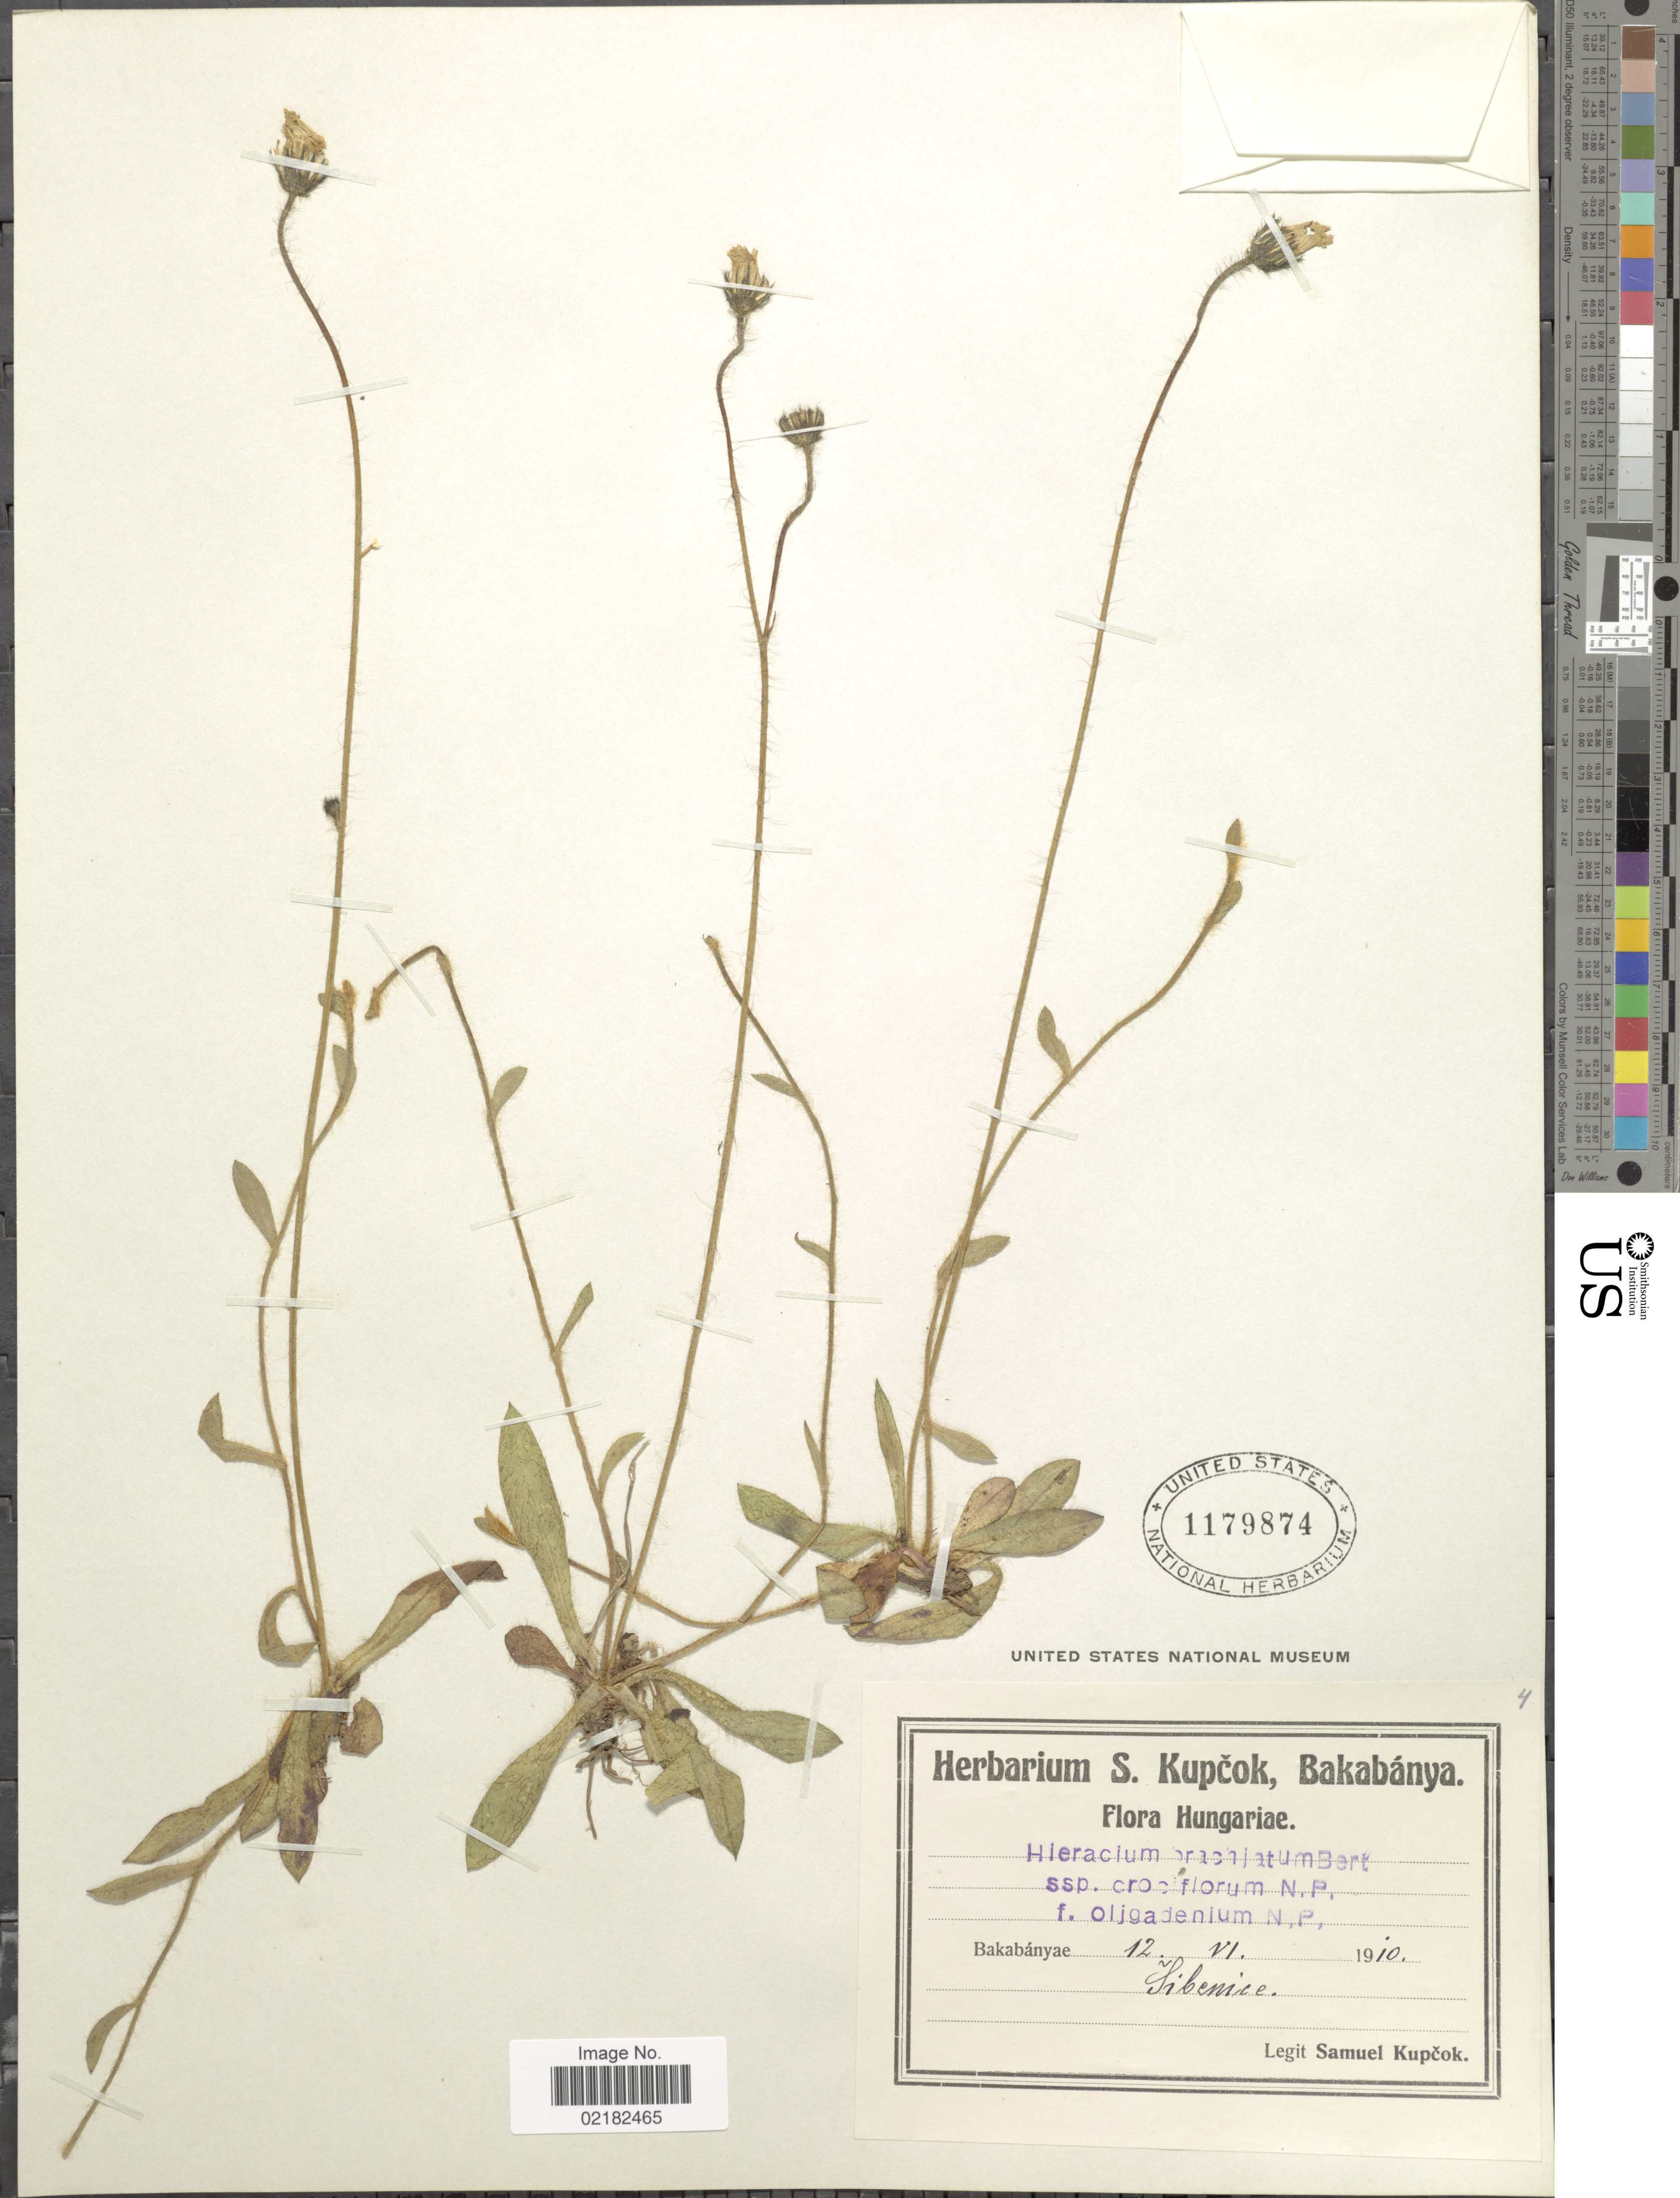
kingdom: Plantae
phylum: Tracheophyta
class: Magnoliopsida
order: Asterales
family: Asteraceae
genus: Pilosella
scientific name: Pilosella brachiata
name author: (DC.) F.W. Schultz & Sch. Bip.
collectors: S. Kupcok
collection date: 1910-06-12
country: Hungary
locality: Bakabanyae, Sibenice [interpreted]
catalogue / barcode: US 1179874